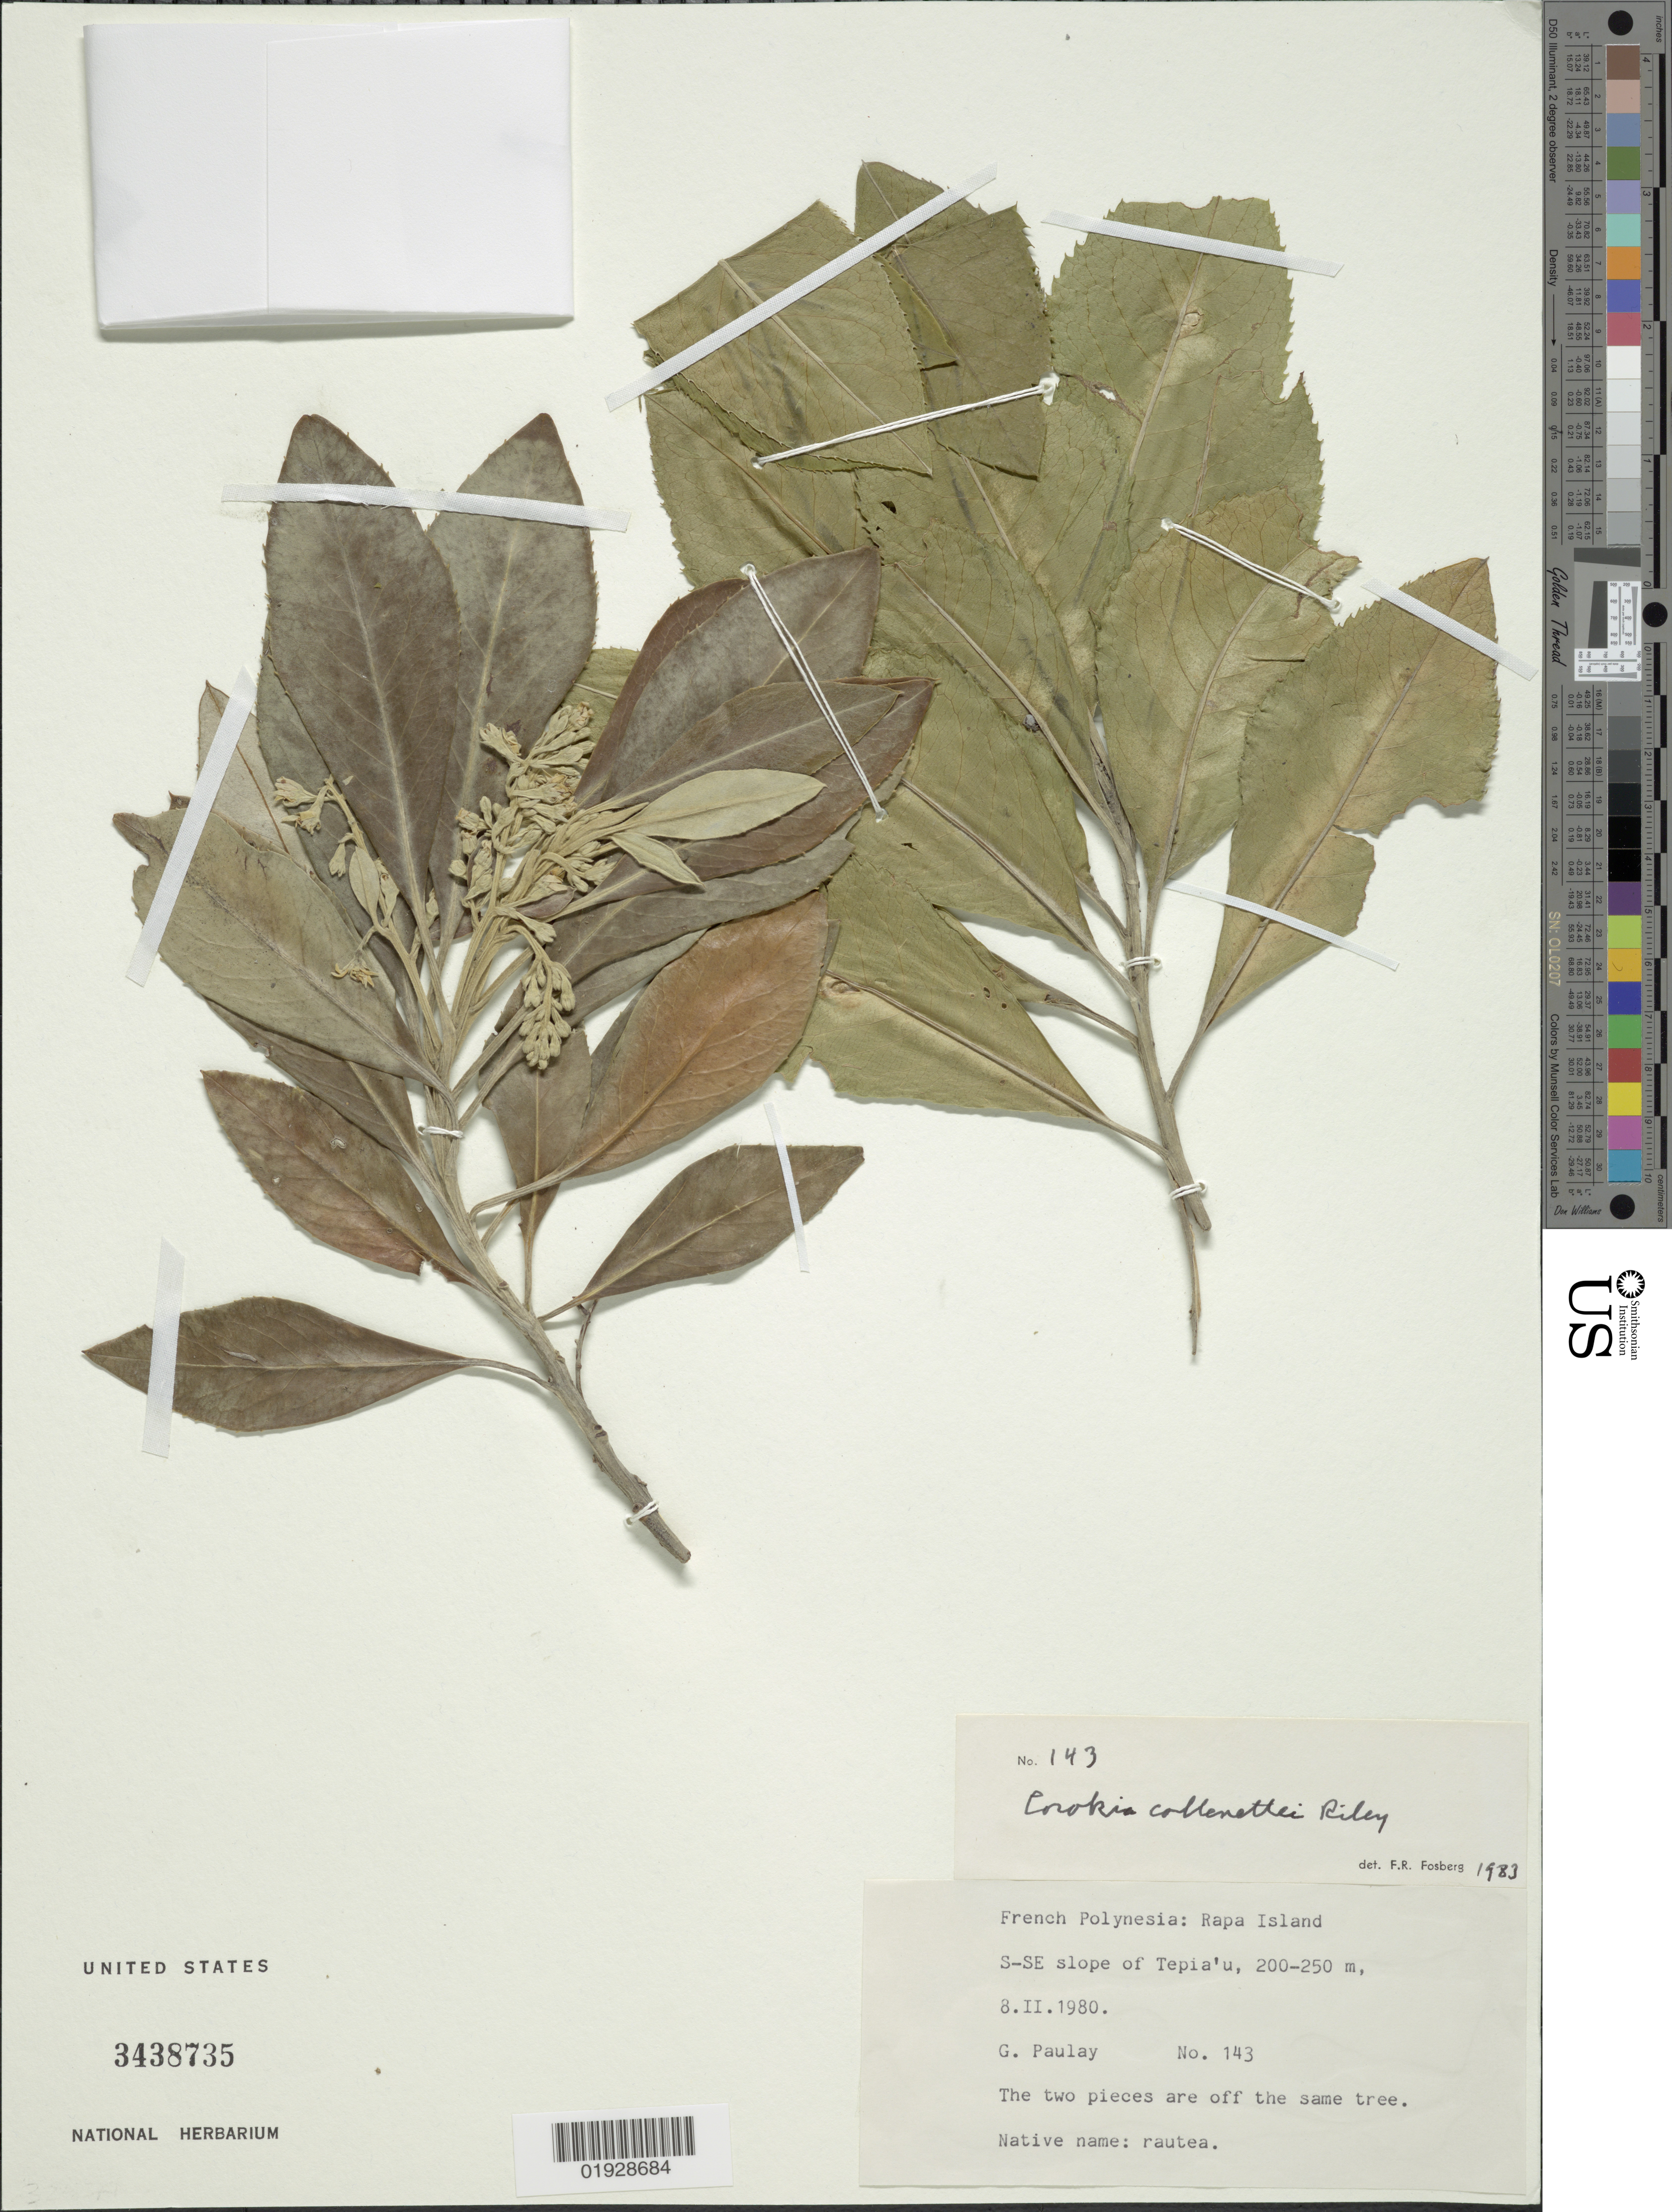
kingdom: Plantae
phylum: Tracheophyta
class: Magnoliopsida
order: Asterales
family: Argophyllaceae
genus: Corokia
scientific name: Corokia collenettei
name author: L. Riley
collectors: G. Paulay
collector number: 143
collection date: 1980-02-08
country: French Polynesia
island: Rapa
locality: Rapa Island. S-SE slope of Tepia'u.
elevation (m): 200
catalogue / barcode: US 3438735